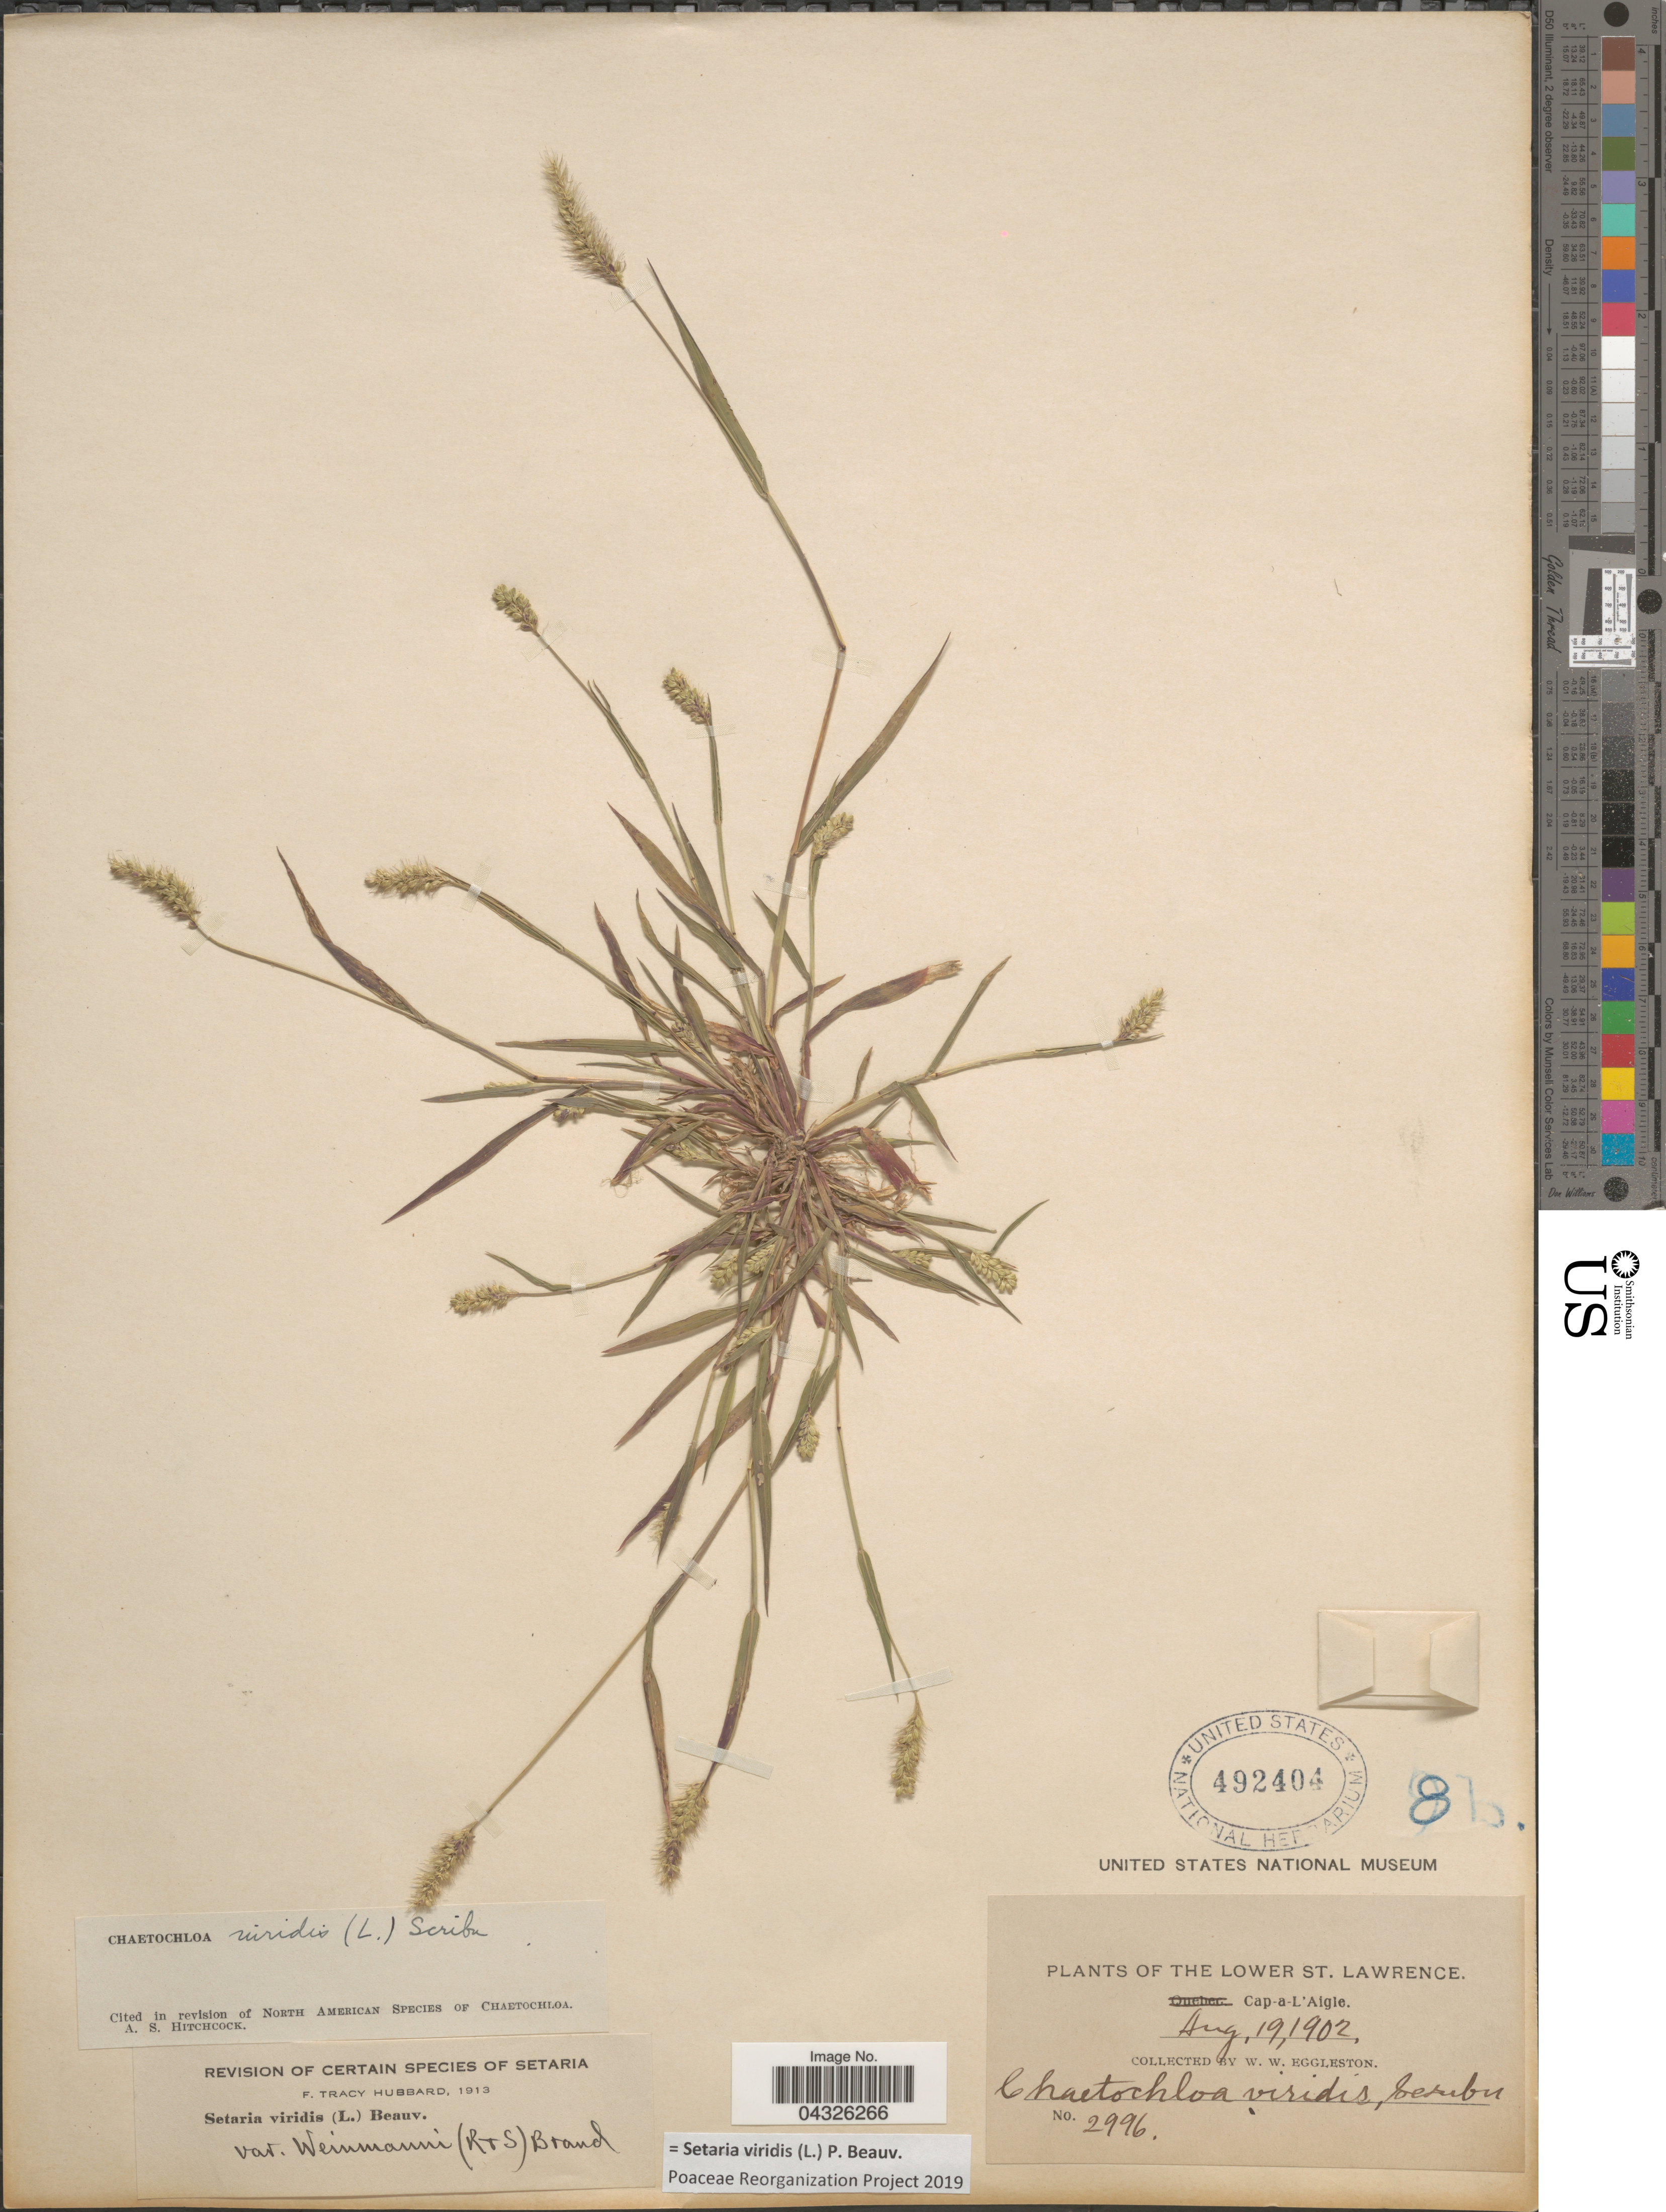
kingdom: Plantae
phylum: Tracheophyta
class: Liliopsida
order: Poales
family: Poaceae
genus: Setaria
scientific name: Setaria viridis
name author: (L.) P. Beauv.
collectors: W. W. Eggleston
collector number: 2996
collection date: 1902-08-19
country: Canada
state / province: Quebec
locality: The Lower St. Lawrence. Cap-a-L'Aigle.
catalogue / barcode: US 492404